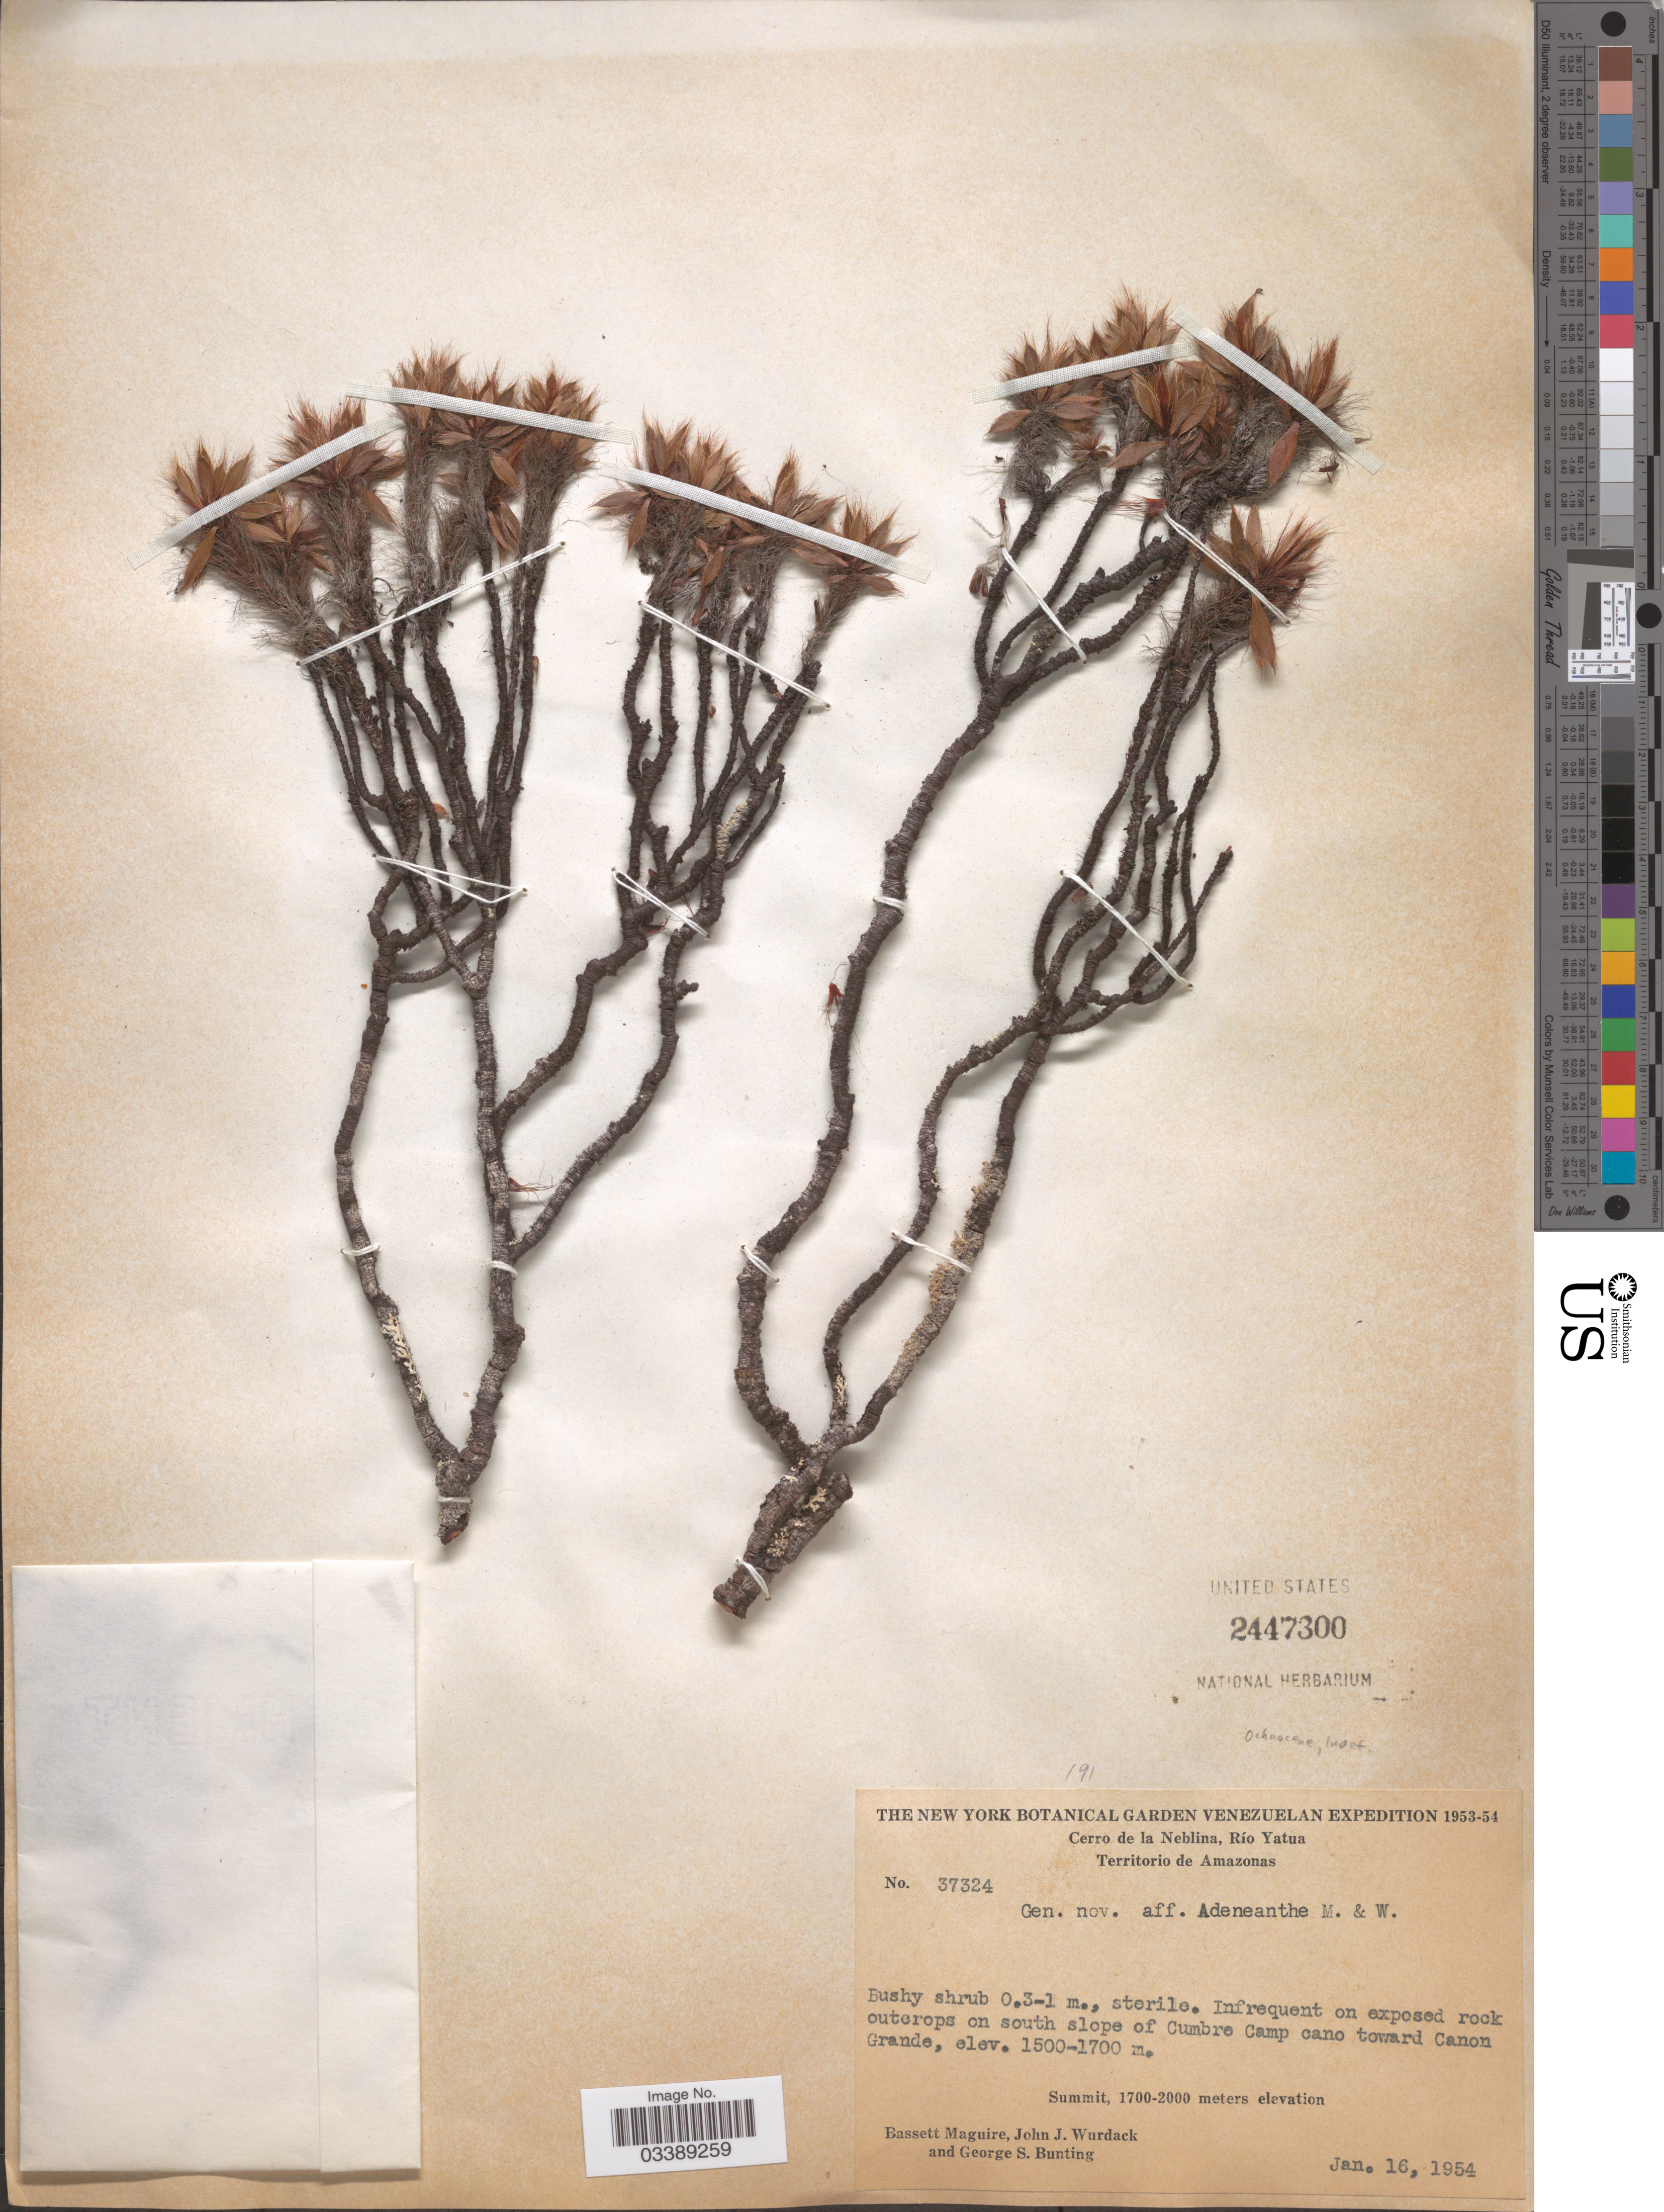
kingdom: Plantae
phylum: Tracheophyta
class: Magnoliopsida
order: Malpighiales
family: Ochnaceae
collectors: B. Maguire, J. J. Wurdack & G. S. Bunting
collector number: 37324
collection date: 1954-01-16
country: Venezuela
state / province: Amazonas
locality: Cerro de la Neblina, Río Yatua. On south slope of Cumbre Camp cano toward Canon Grande. Summit.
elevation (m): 1500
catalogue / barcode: US 2447300